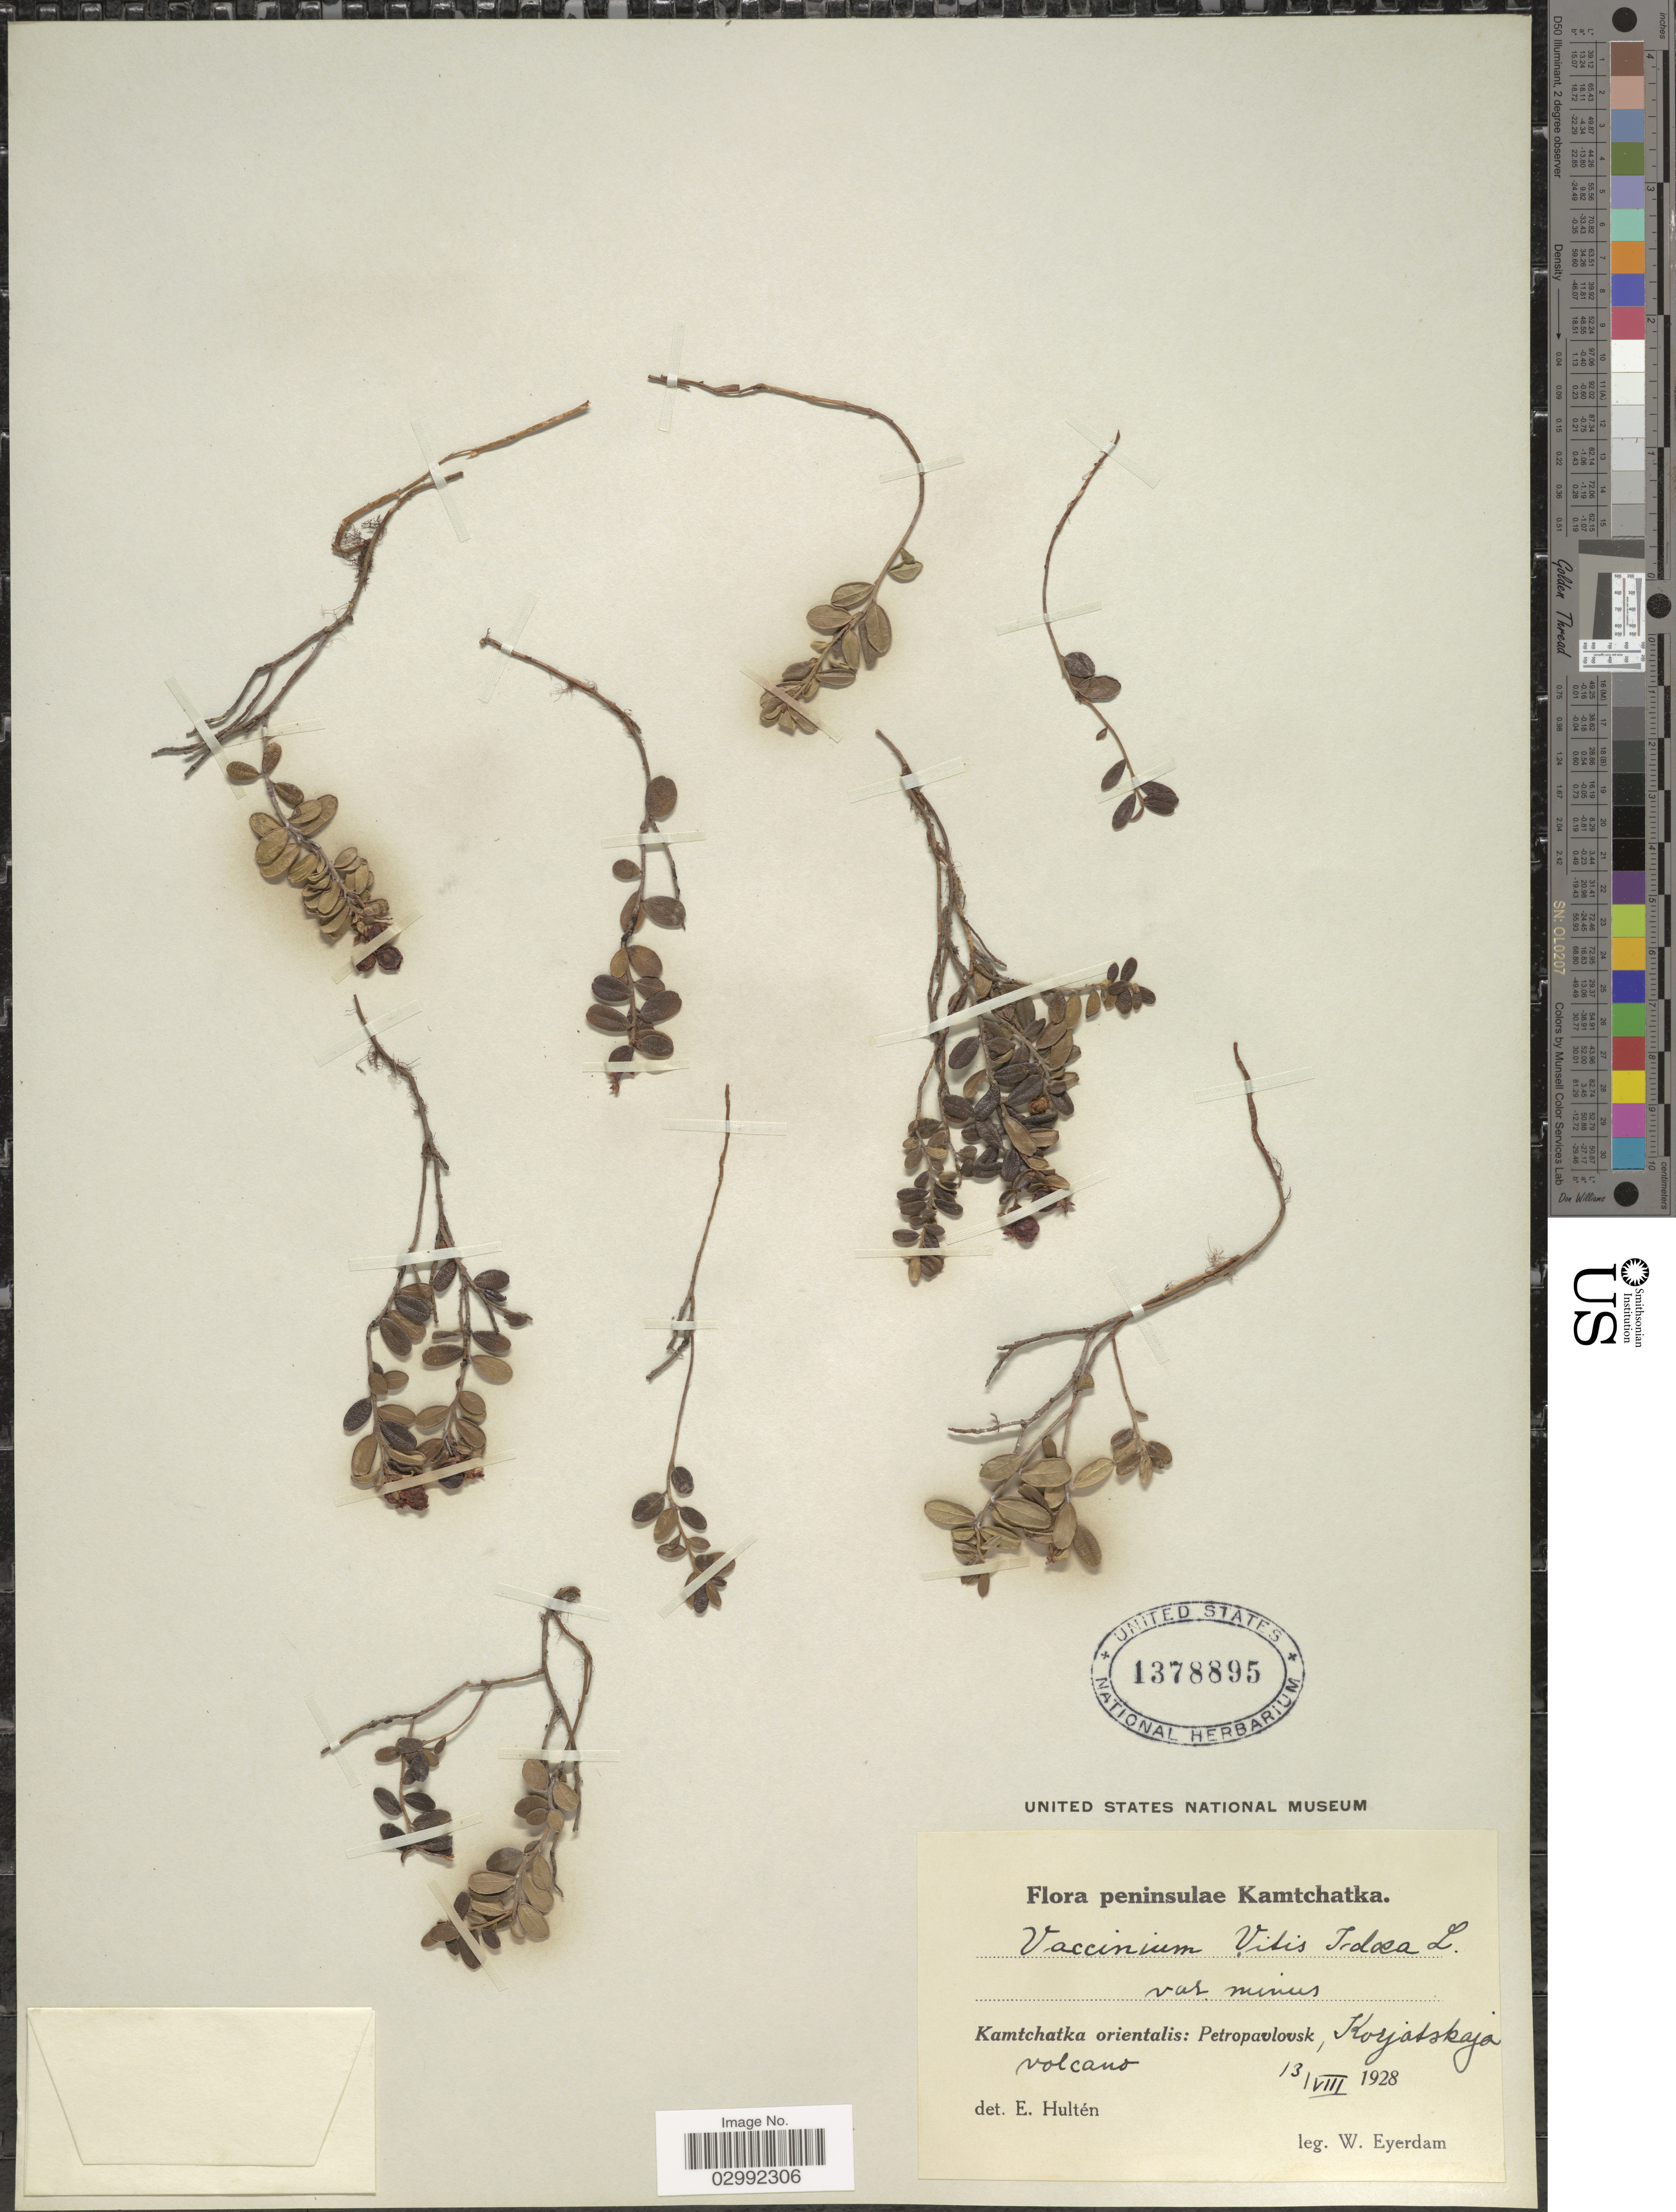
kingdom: Plantae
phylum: Tracheophyta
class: Magnoliopsida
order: Ericales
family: Ericaceae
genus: Vaccinium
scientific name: Vaccinium vitis-idaea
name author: L.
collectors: W. J. Eyerdam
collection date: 1928-08-13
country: Russian Federation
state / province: Kamchatka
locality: Peninsulae Kamtchatka. Kamtchatka orientalis: Petropavlosk, Koyatskaja volcano.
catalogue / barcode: US 1378895